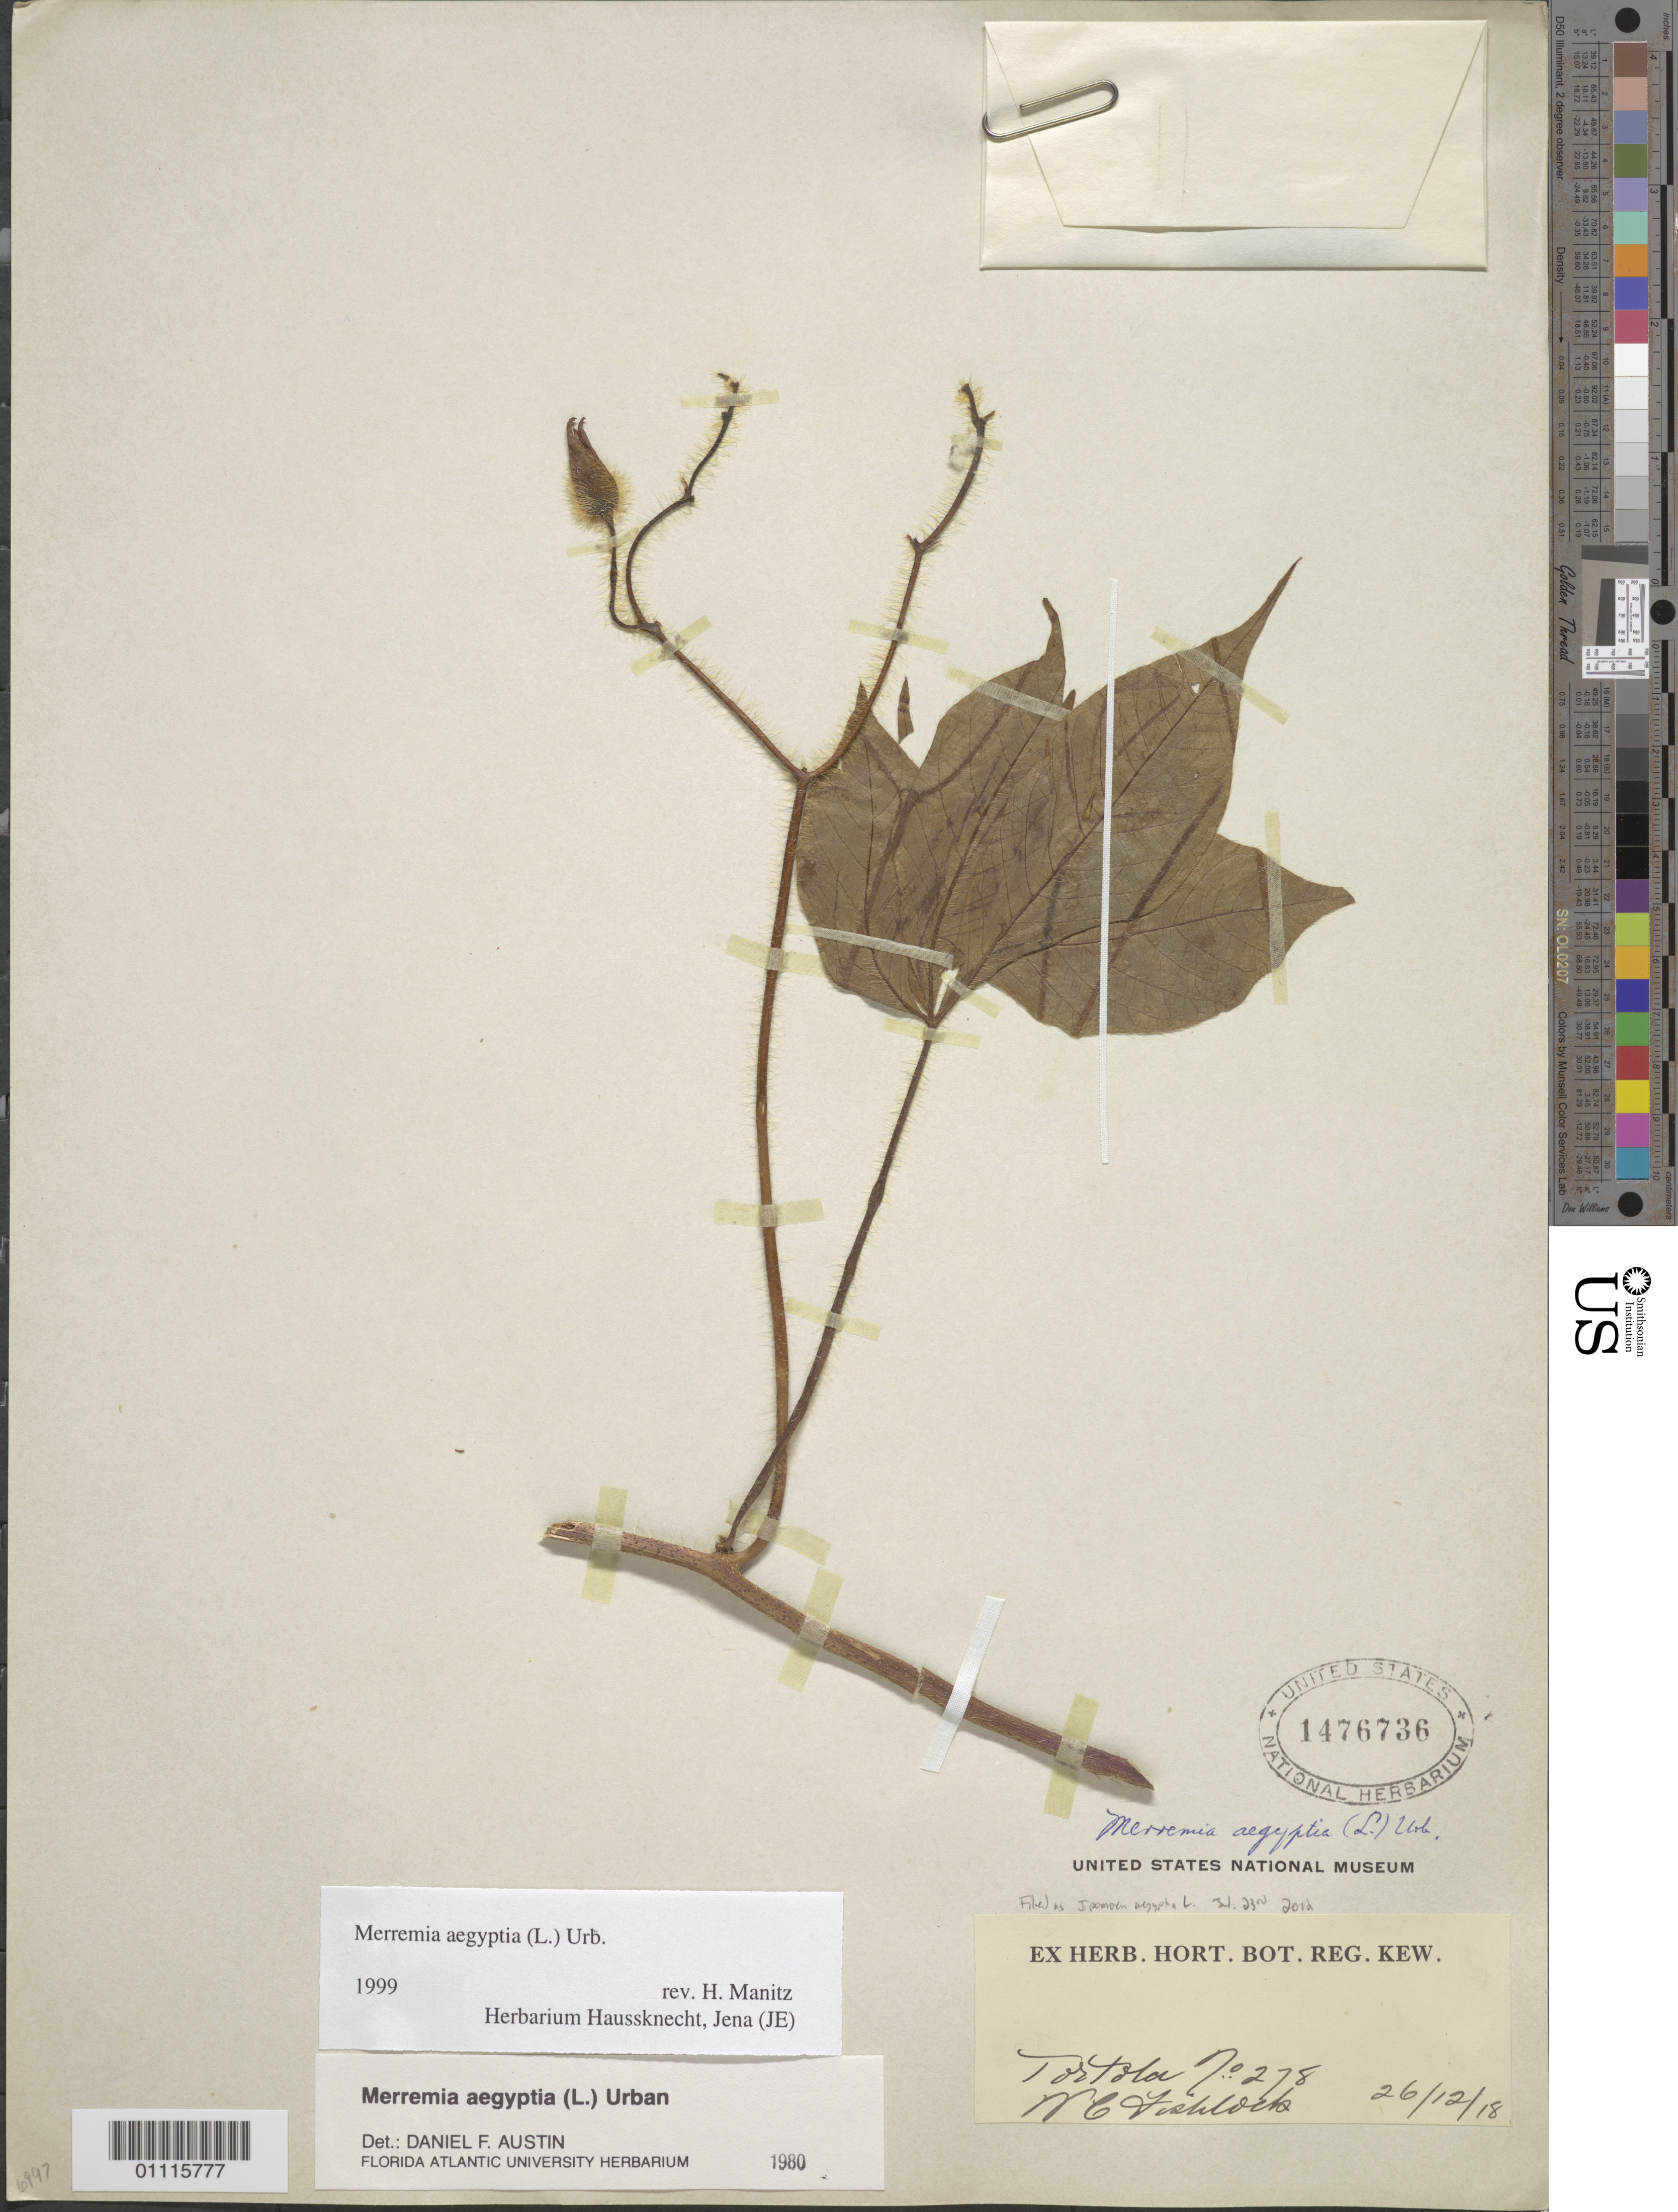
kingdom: Plantae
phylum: Tracheophyta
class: Magnoliopsida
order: Solanales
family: Convolvulaceae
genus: Distimake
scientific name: Distimake aegyptius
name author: (L.) A. R. Simões & Staples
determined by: Strong, Mark T., (BOT), Smithsonian Institution - National Museum of Natural History (UNITED STATES)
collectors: W. Fishlock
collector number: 278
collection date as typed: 26 Dec 1918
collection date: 1918-12-26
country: British Virgin Islands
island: Tortola I.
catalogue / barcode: US 1476736